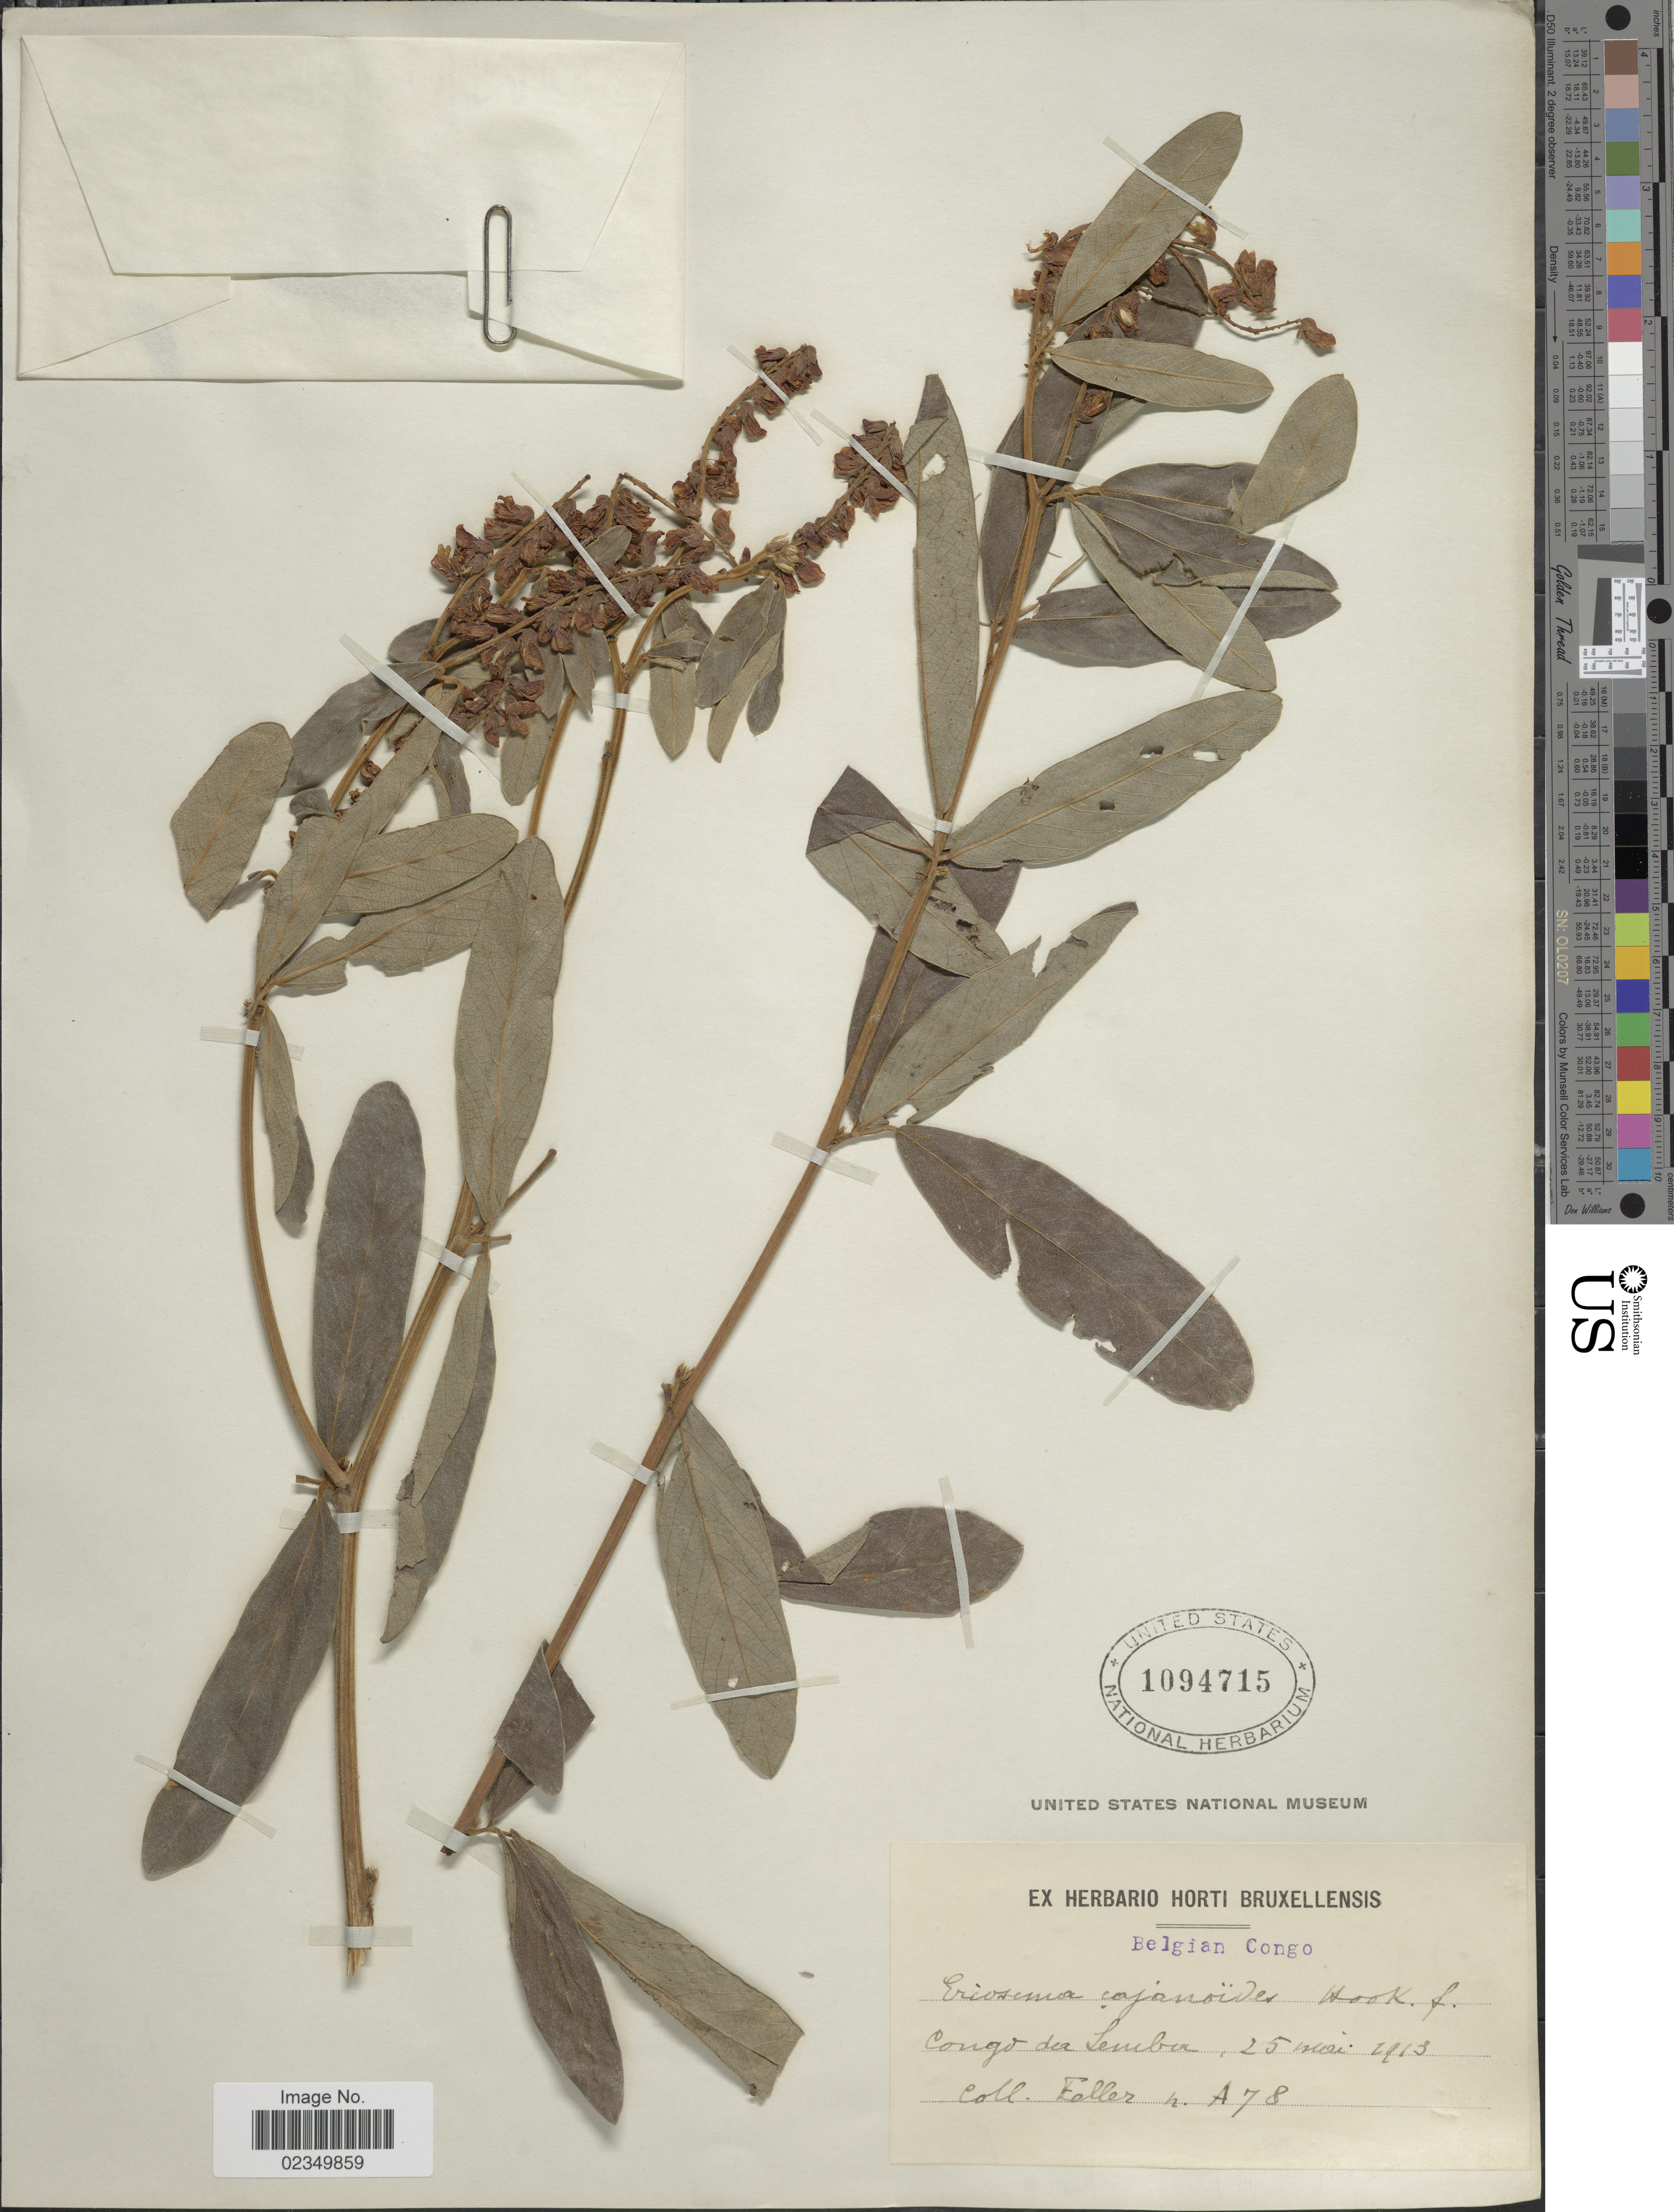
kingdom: Plantae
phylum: Tracheophyta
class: Magnoliopsida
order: Fabales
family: Fabaceae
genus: Eriosema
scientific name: Eriosema cajanoides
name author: (Guill. & Perr.) Hook. f.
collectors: Feller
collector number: A78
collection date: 1913-05-25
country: Congo, Democratic Republic of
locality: Belgian Congo, Congo da Semba.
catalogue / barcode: US 1094715